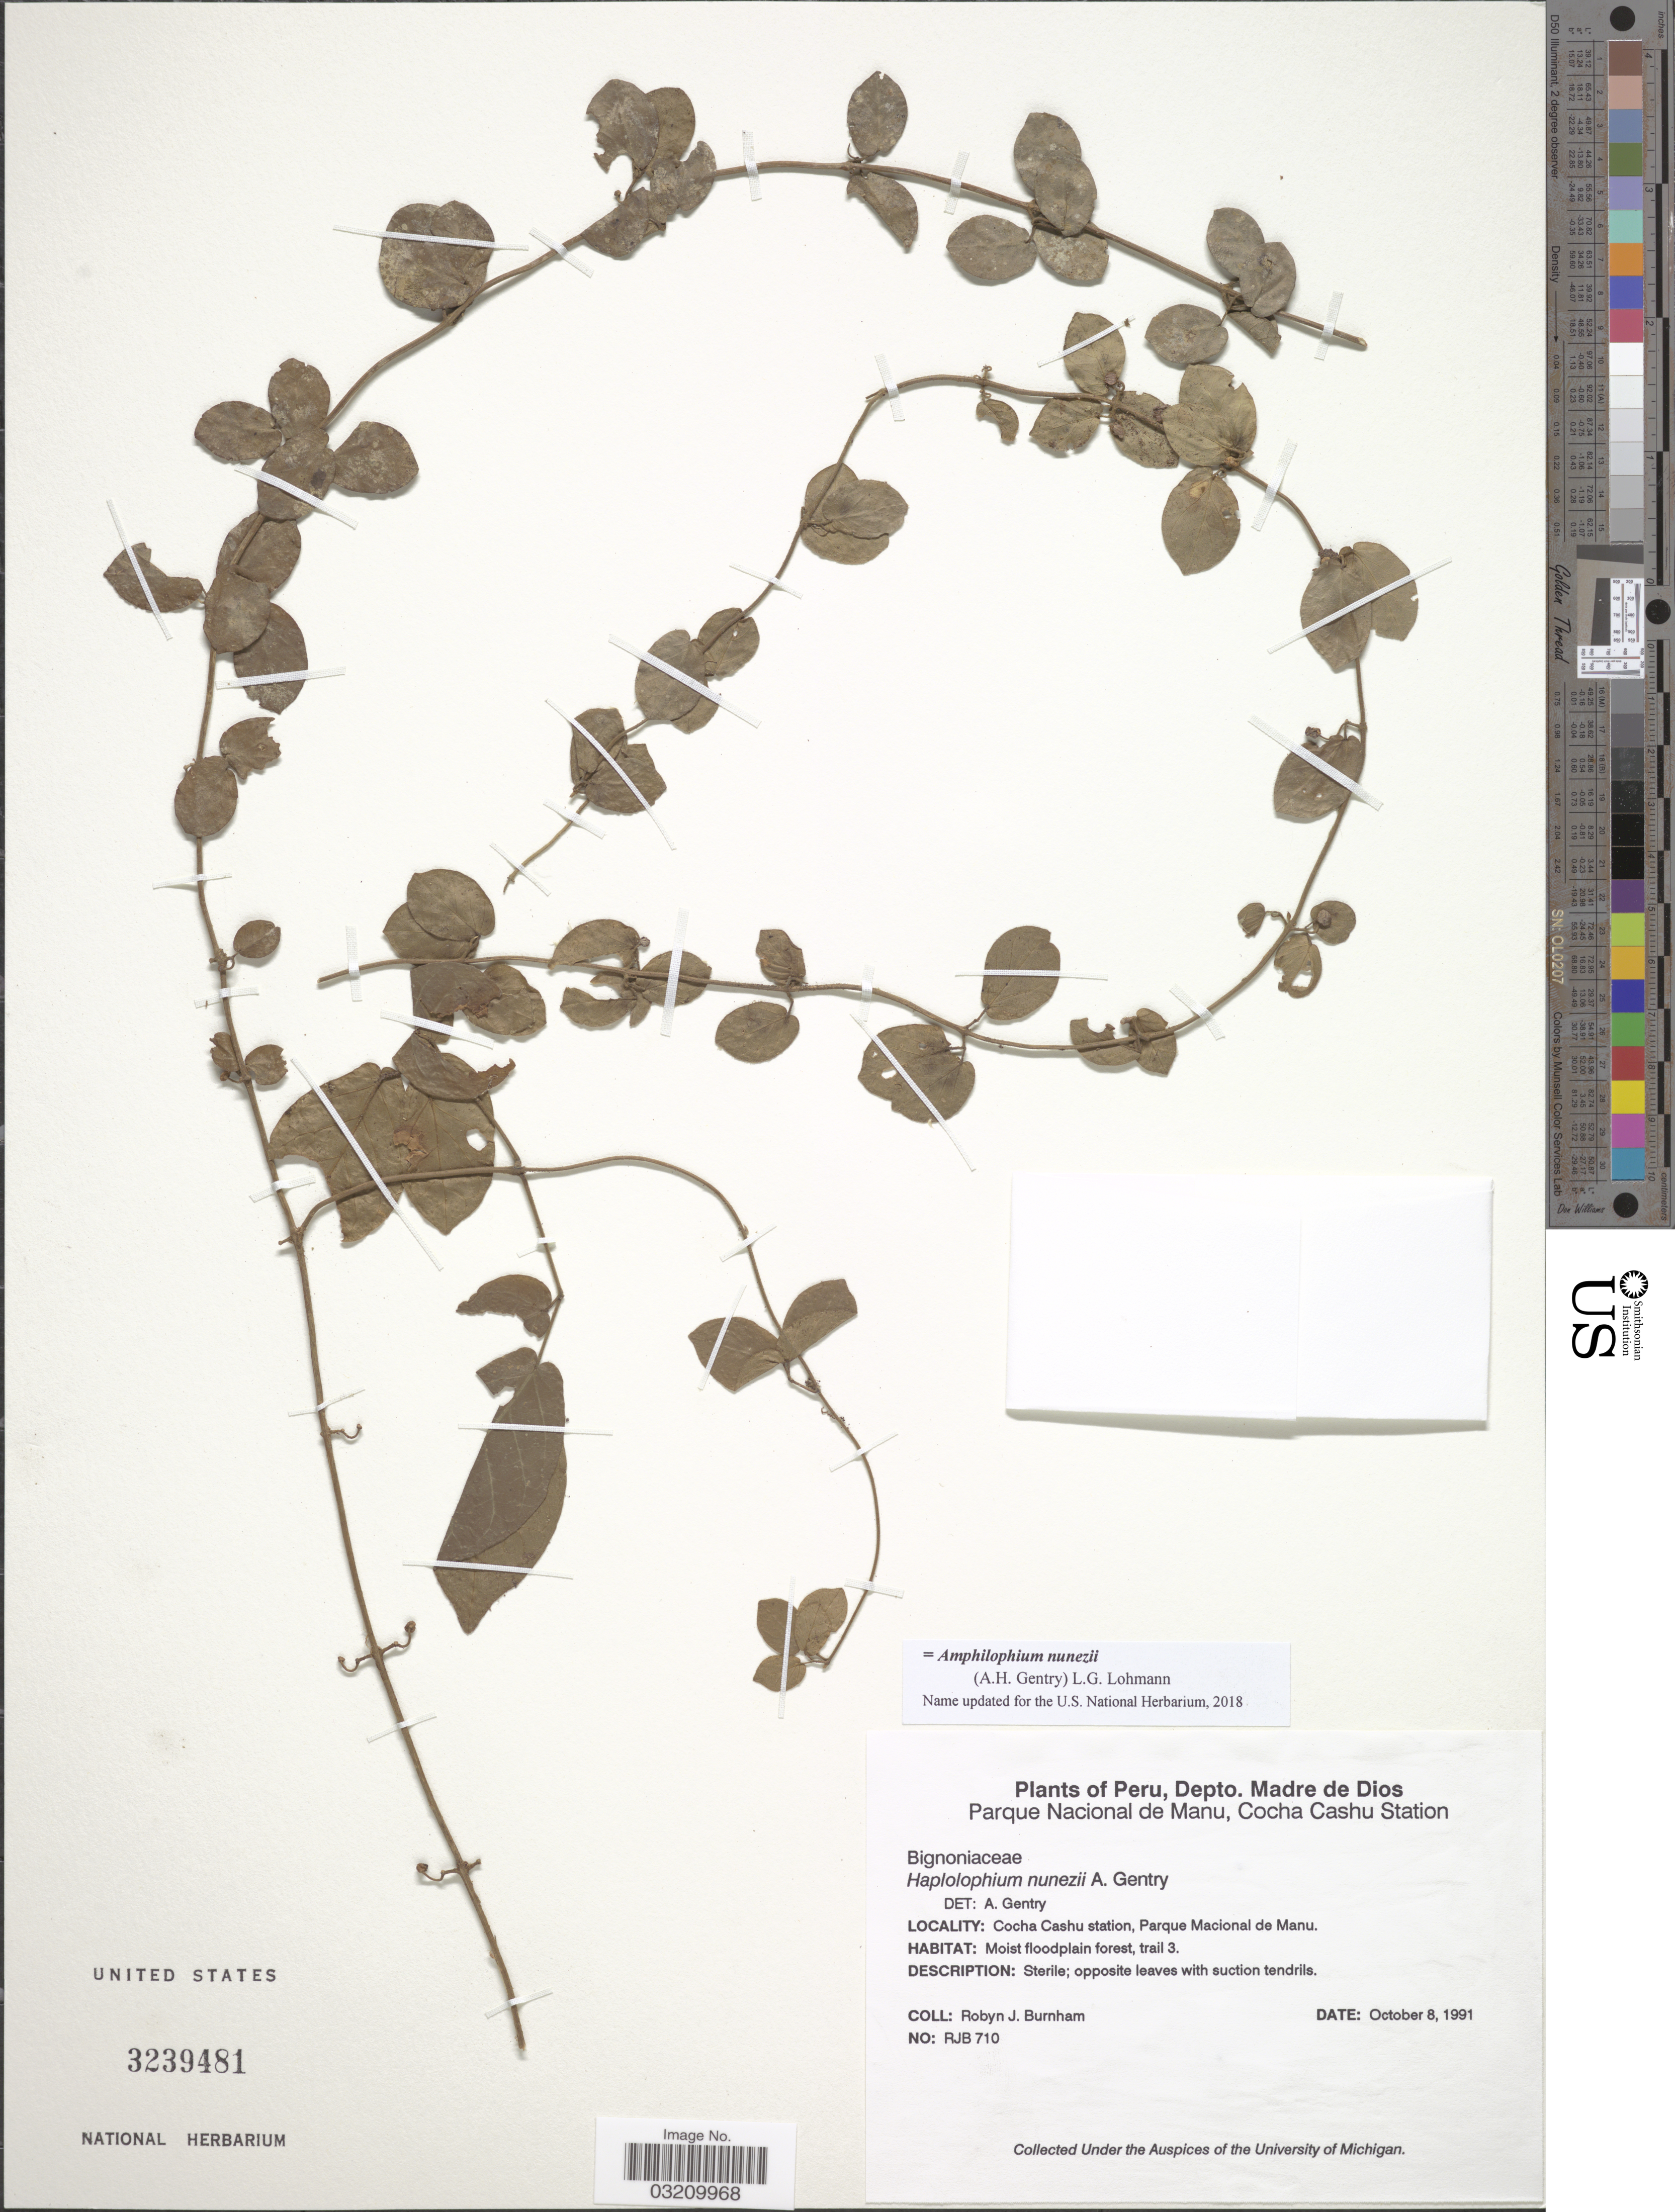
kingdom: Plantae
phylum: Tracheophyta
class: Magnoliopsida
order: Lamiales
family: Bignoniaceae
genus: Amphilophium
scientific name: Amphilophium nunezii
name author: (A.H. Gentry) L.G. Lohmann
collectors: R. J. Burnham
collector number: RJB 710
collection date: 1991-10-08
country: Peru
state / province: Madre de Dios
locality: Depto. Madre de Dios. Parque Nacional de Manu, Cocha Cashu Station. Cocha Cashu station, Parque Macional de Manu.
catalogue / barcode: US 3239481